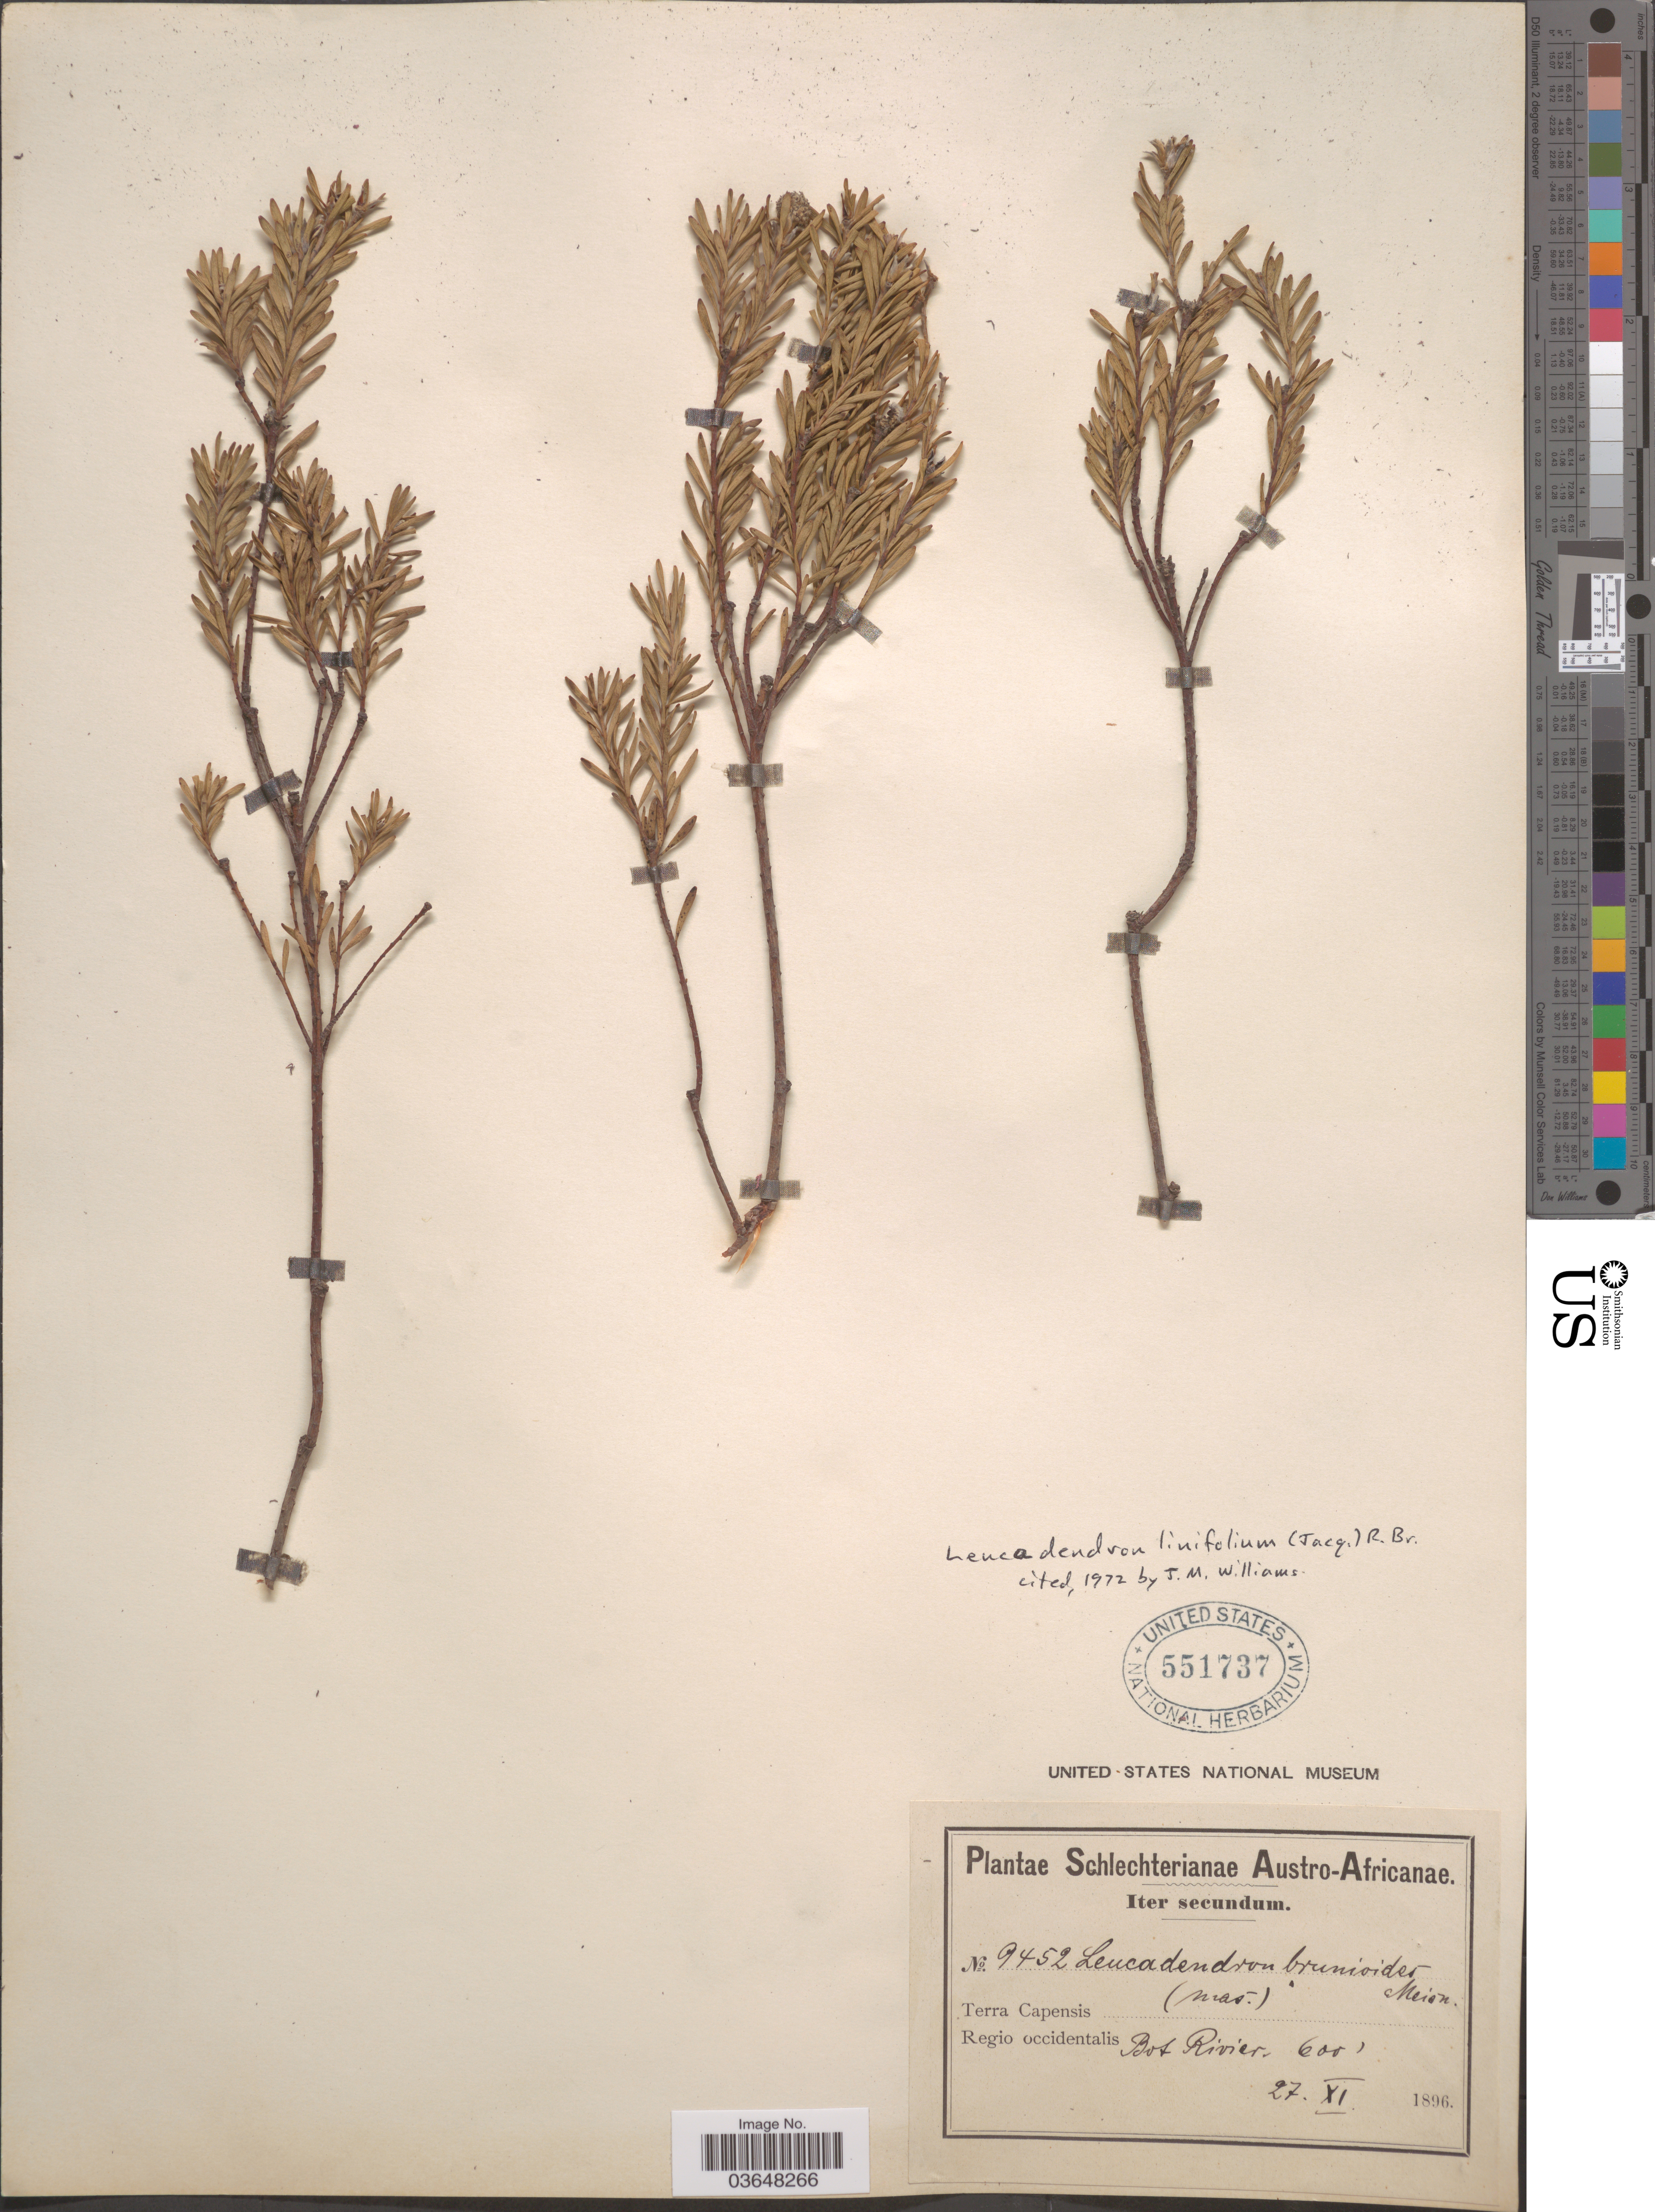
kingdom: Plantae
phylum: Tracheophyta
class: Magnoliopsida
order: Proteales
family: Proteaceae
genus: Leucadendron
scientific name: Leucadendron linifolium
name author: R. Br.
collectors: Schlechter, --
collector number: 9452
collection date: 1896-11-27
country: South Africa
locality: Austro-Africanae. Terra Capensis. Regio occidentalis Bot Rivier.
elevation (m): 183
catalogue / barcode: US 551737